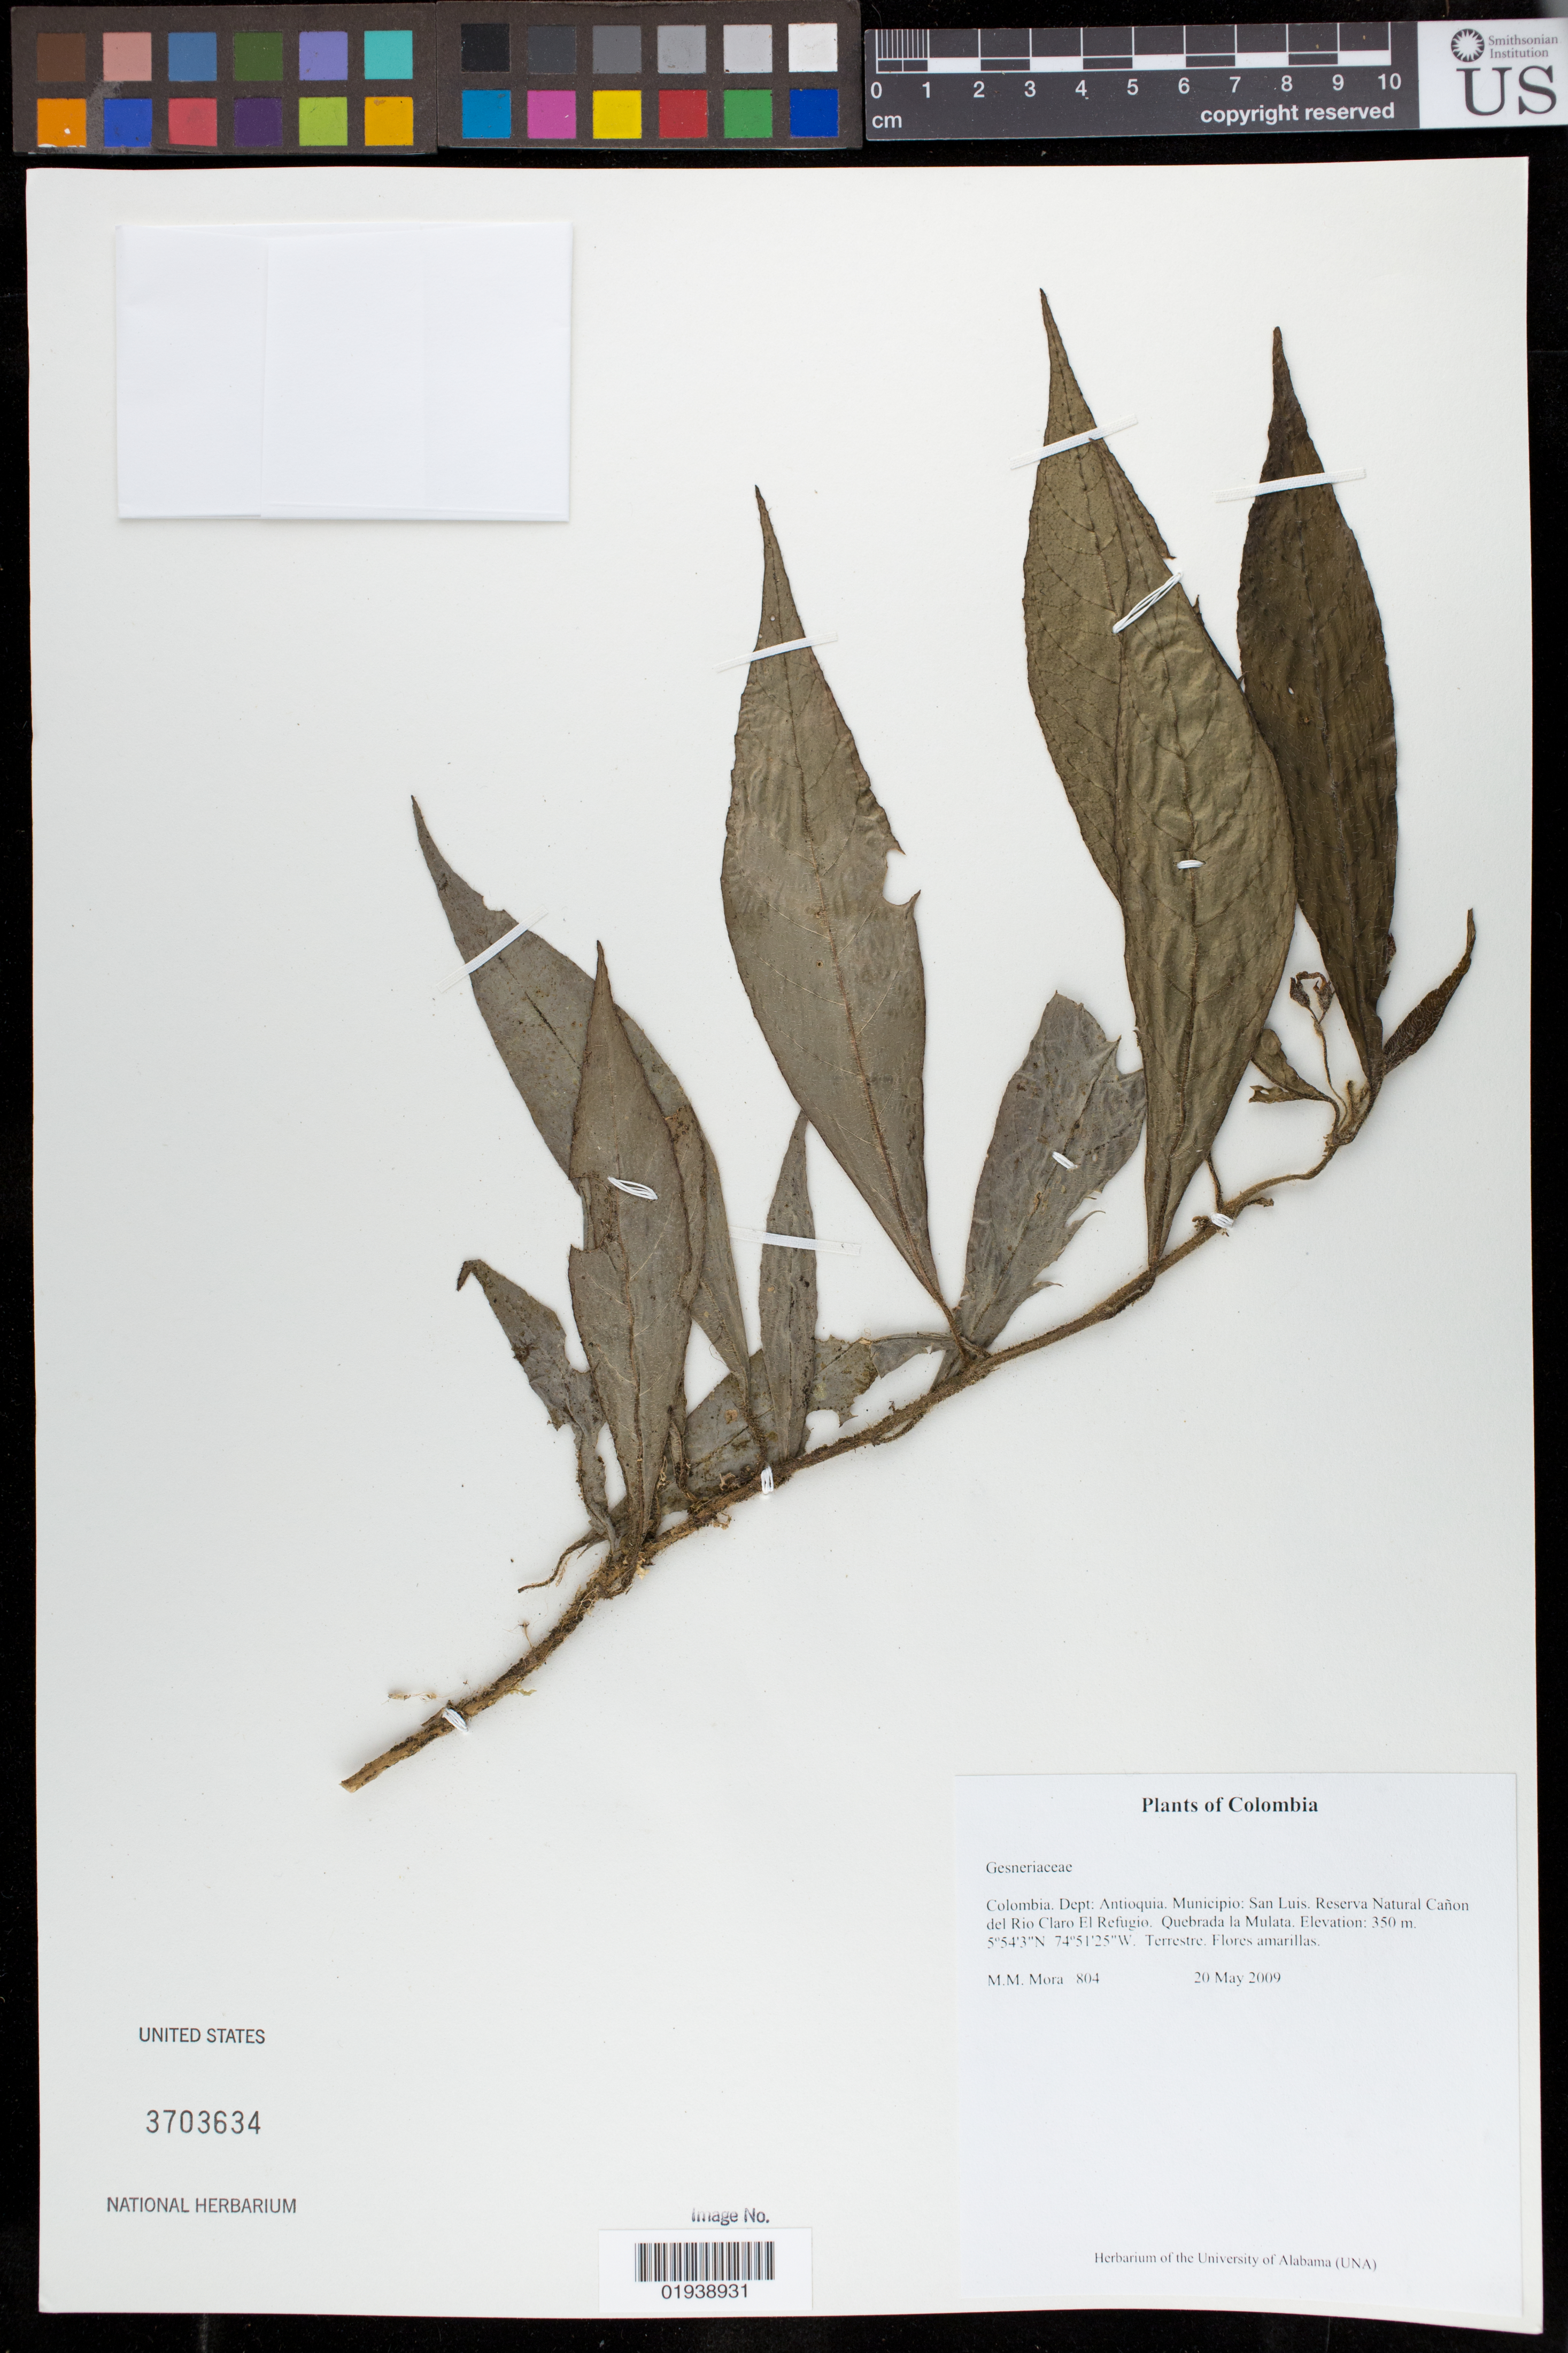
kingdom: Plantae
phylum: Tracheophyta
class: Magnoliopsida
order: Lamiales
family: Gesneriaceae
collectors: M. M. Mora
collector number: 804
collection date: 2009-05-20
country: Colombia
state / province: Antioquiá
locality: San Luis Canton. Reserva Natural Canon del Rio Claro El Refugio. Quebrada la Mulata.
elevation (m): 350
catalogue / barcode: US 3703634